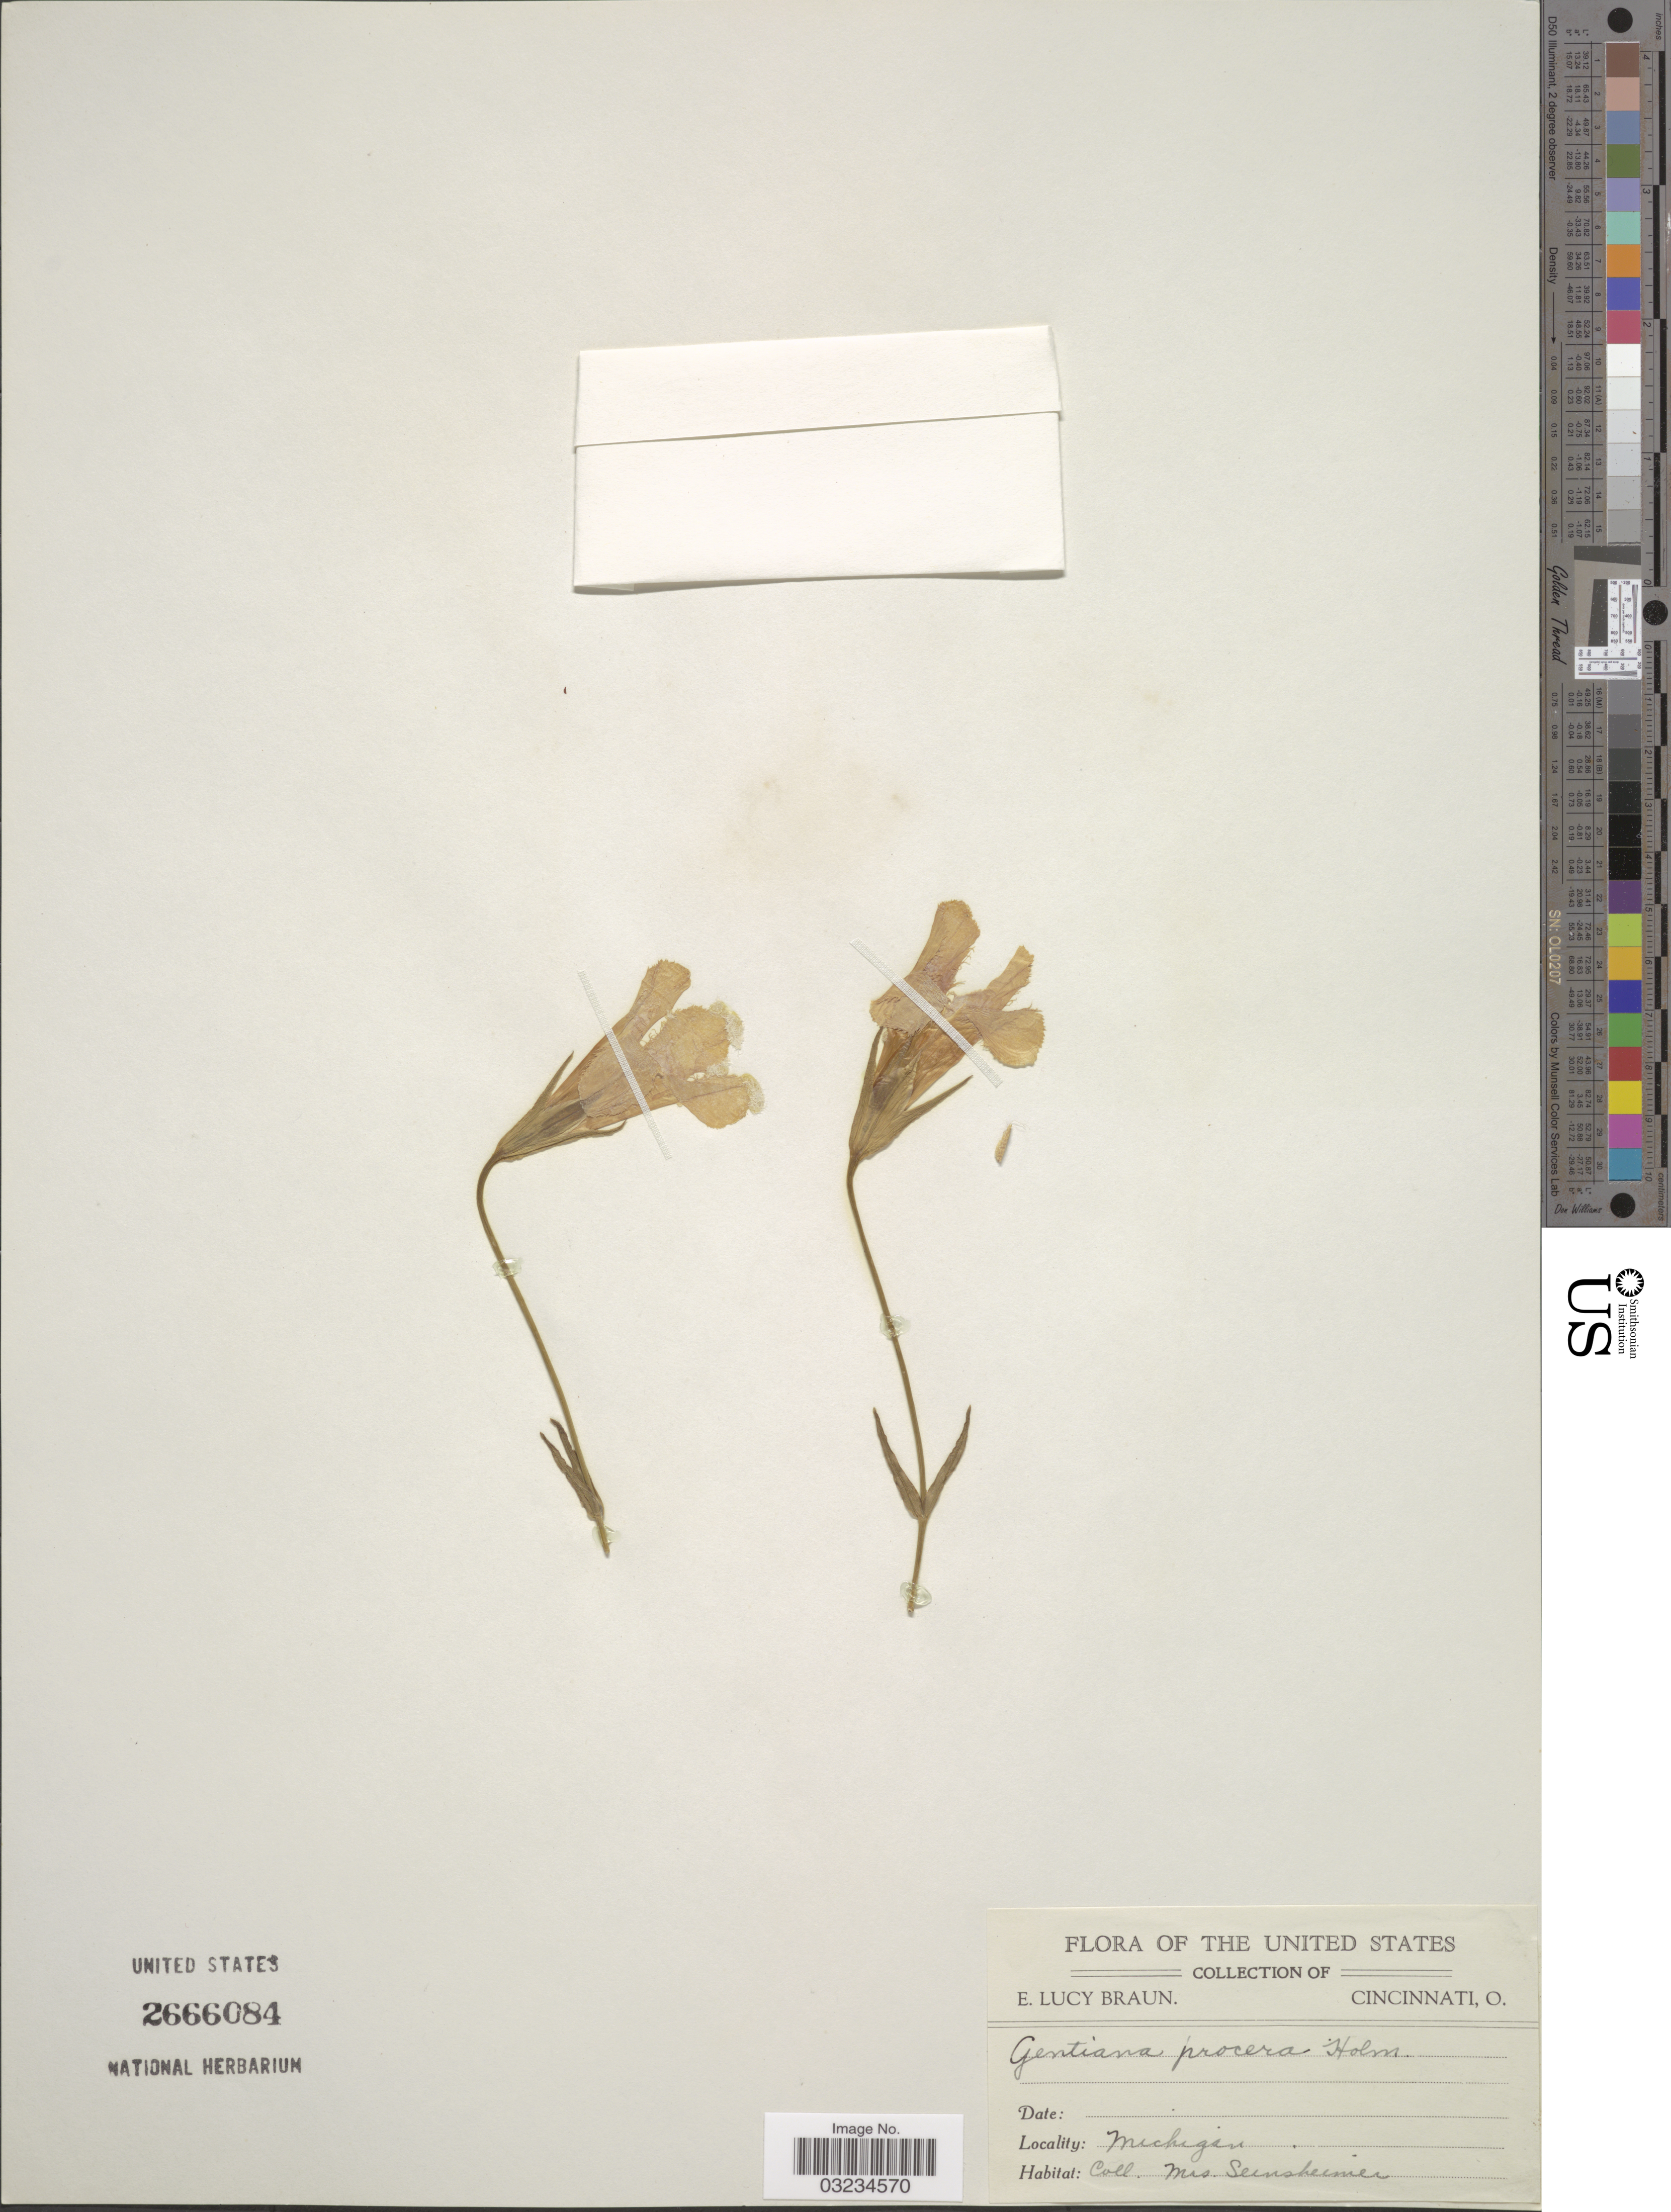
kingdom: Plantae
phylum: Tracheophyta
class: Magnoliopsida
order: Gentianales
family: Gentianaceae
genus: Gentiana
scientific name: Gentiana procera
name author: Holm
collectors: Seinsheimer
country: United States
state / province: Michigan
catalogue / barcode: US 2666084